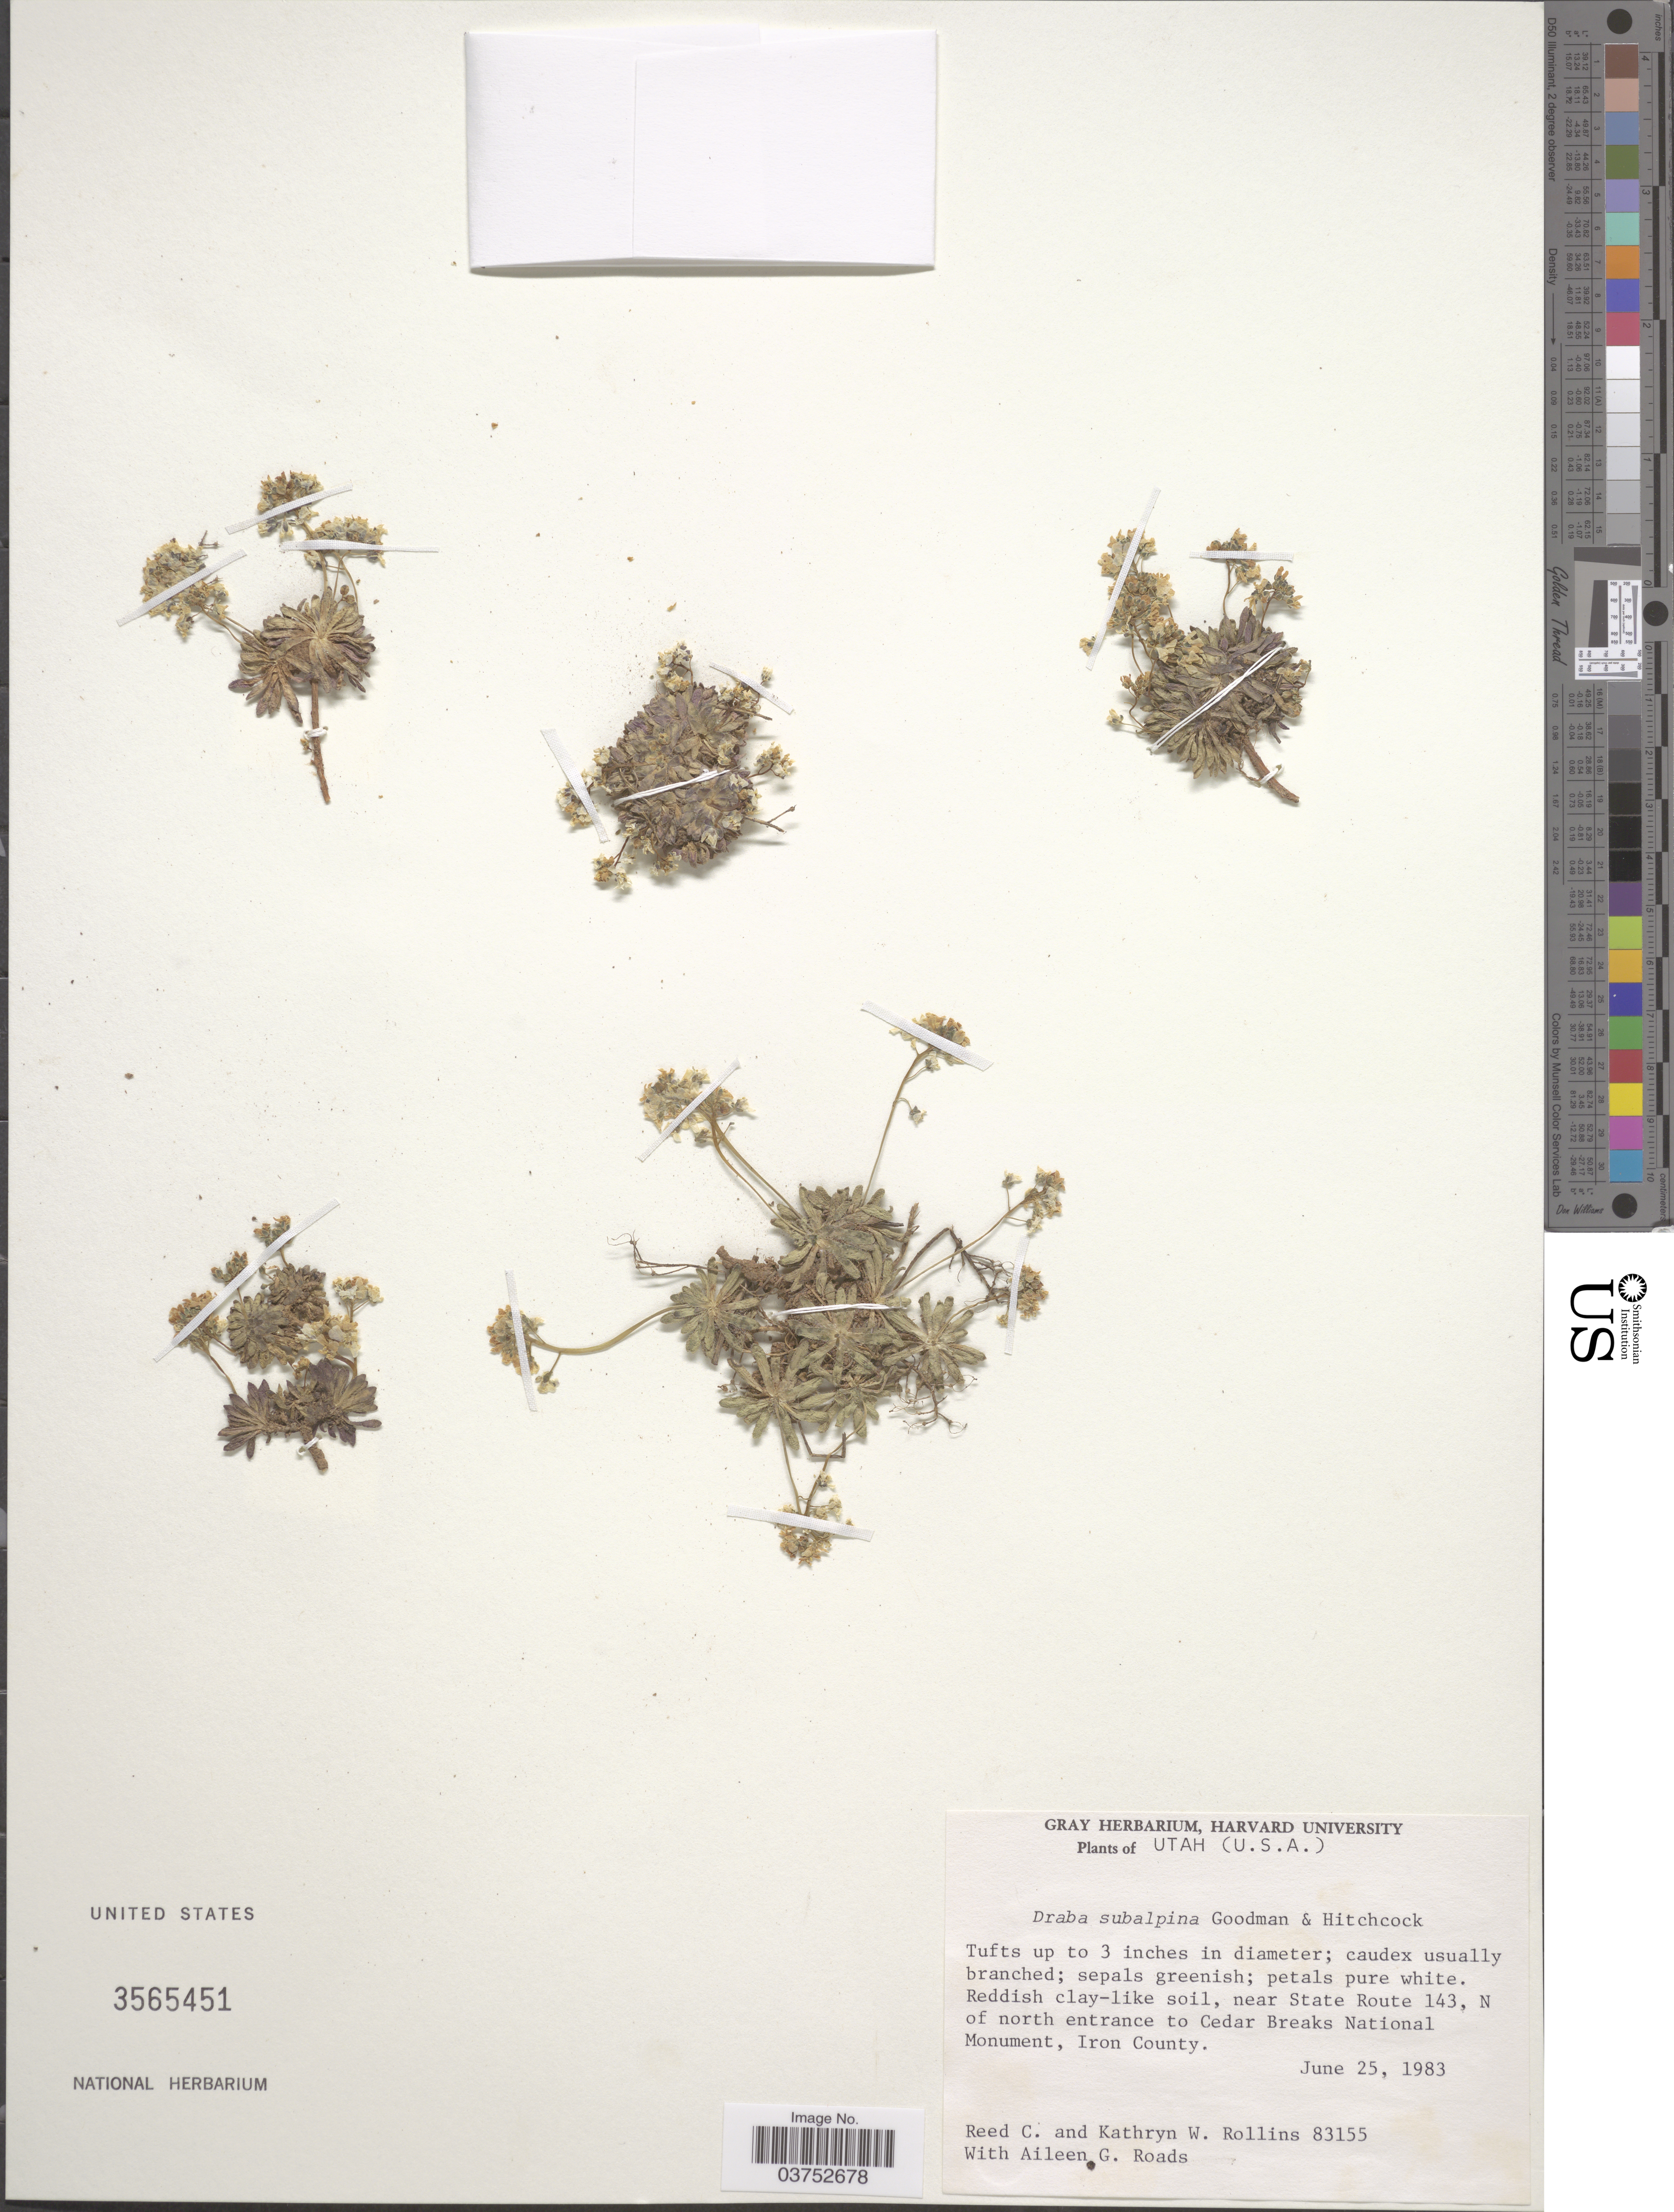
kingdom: Plantae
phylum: Tracheophyta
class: Magnoliopsida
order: Brassicales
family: Brassicaceae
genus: Draba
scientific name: Draba subalpina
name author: Goodman & C.L. Hitchc.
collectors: R. C. Rollins, K. W. Rollins & A. Roads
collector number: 83155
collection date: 1983-06-25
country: United States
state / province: Utah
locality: Near State Route 143, N of north entrance to Cedar Breaks National Monument, Iron County.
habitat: reddish clay like soil near state route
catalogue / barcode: US 3565451